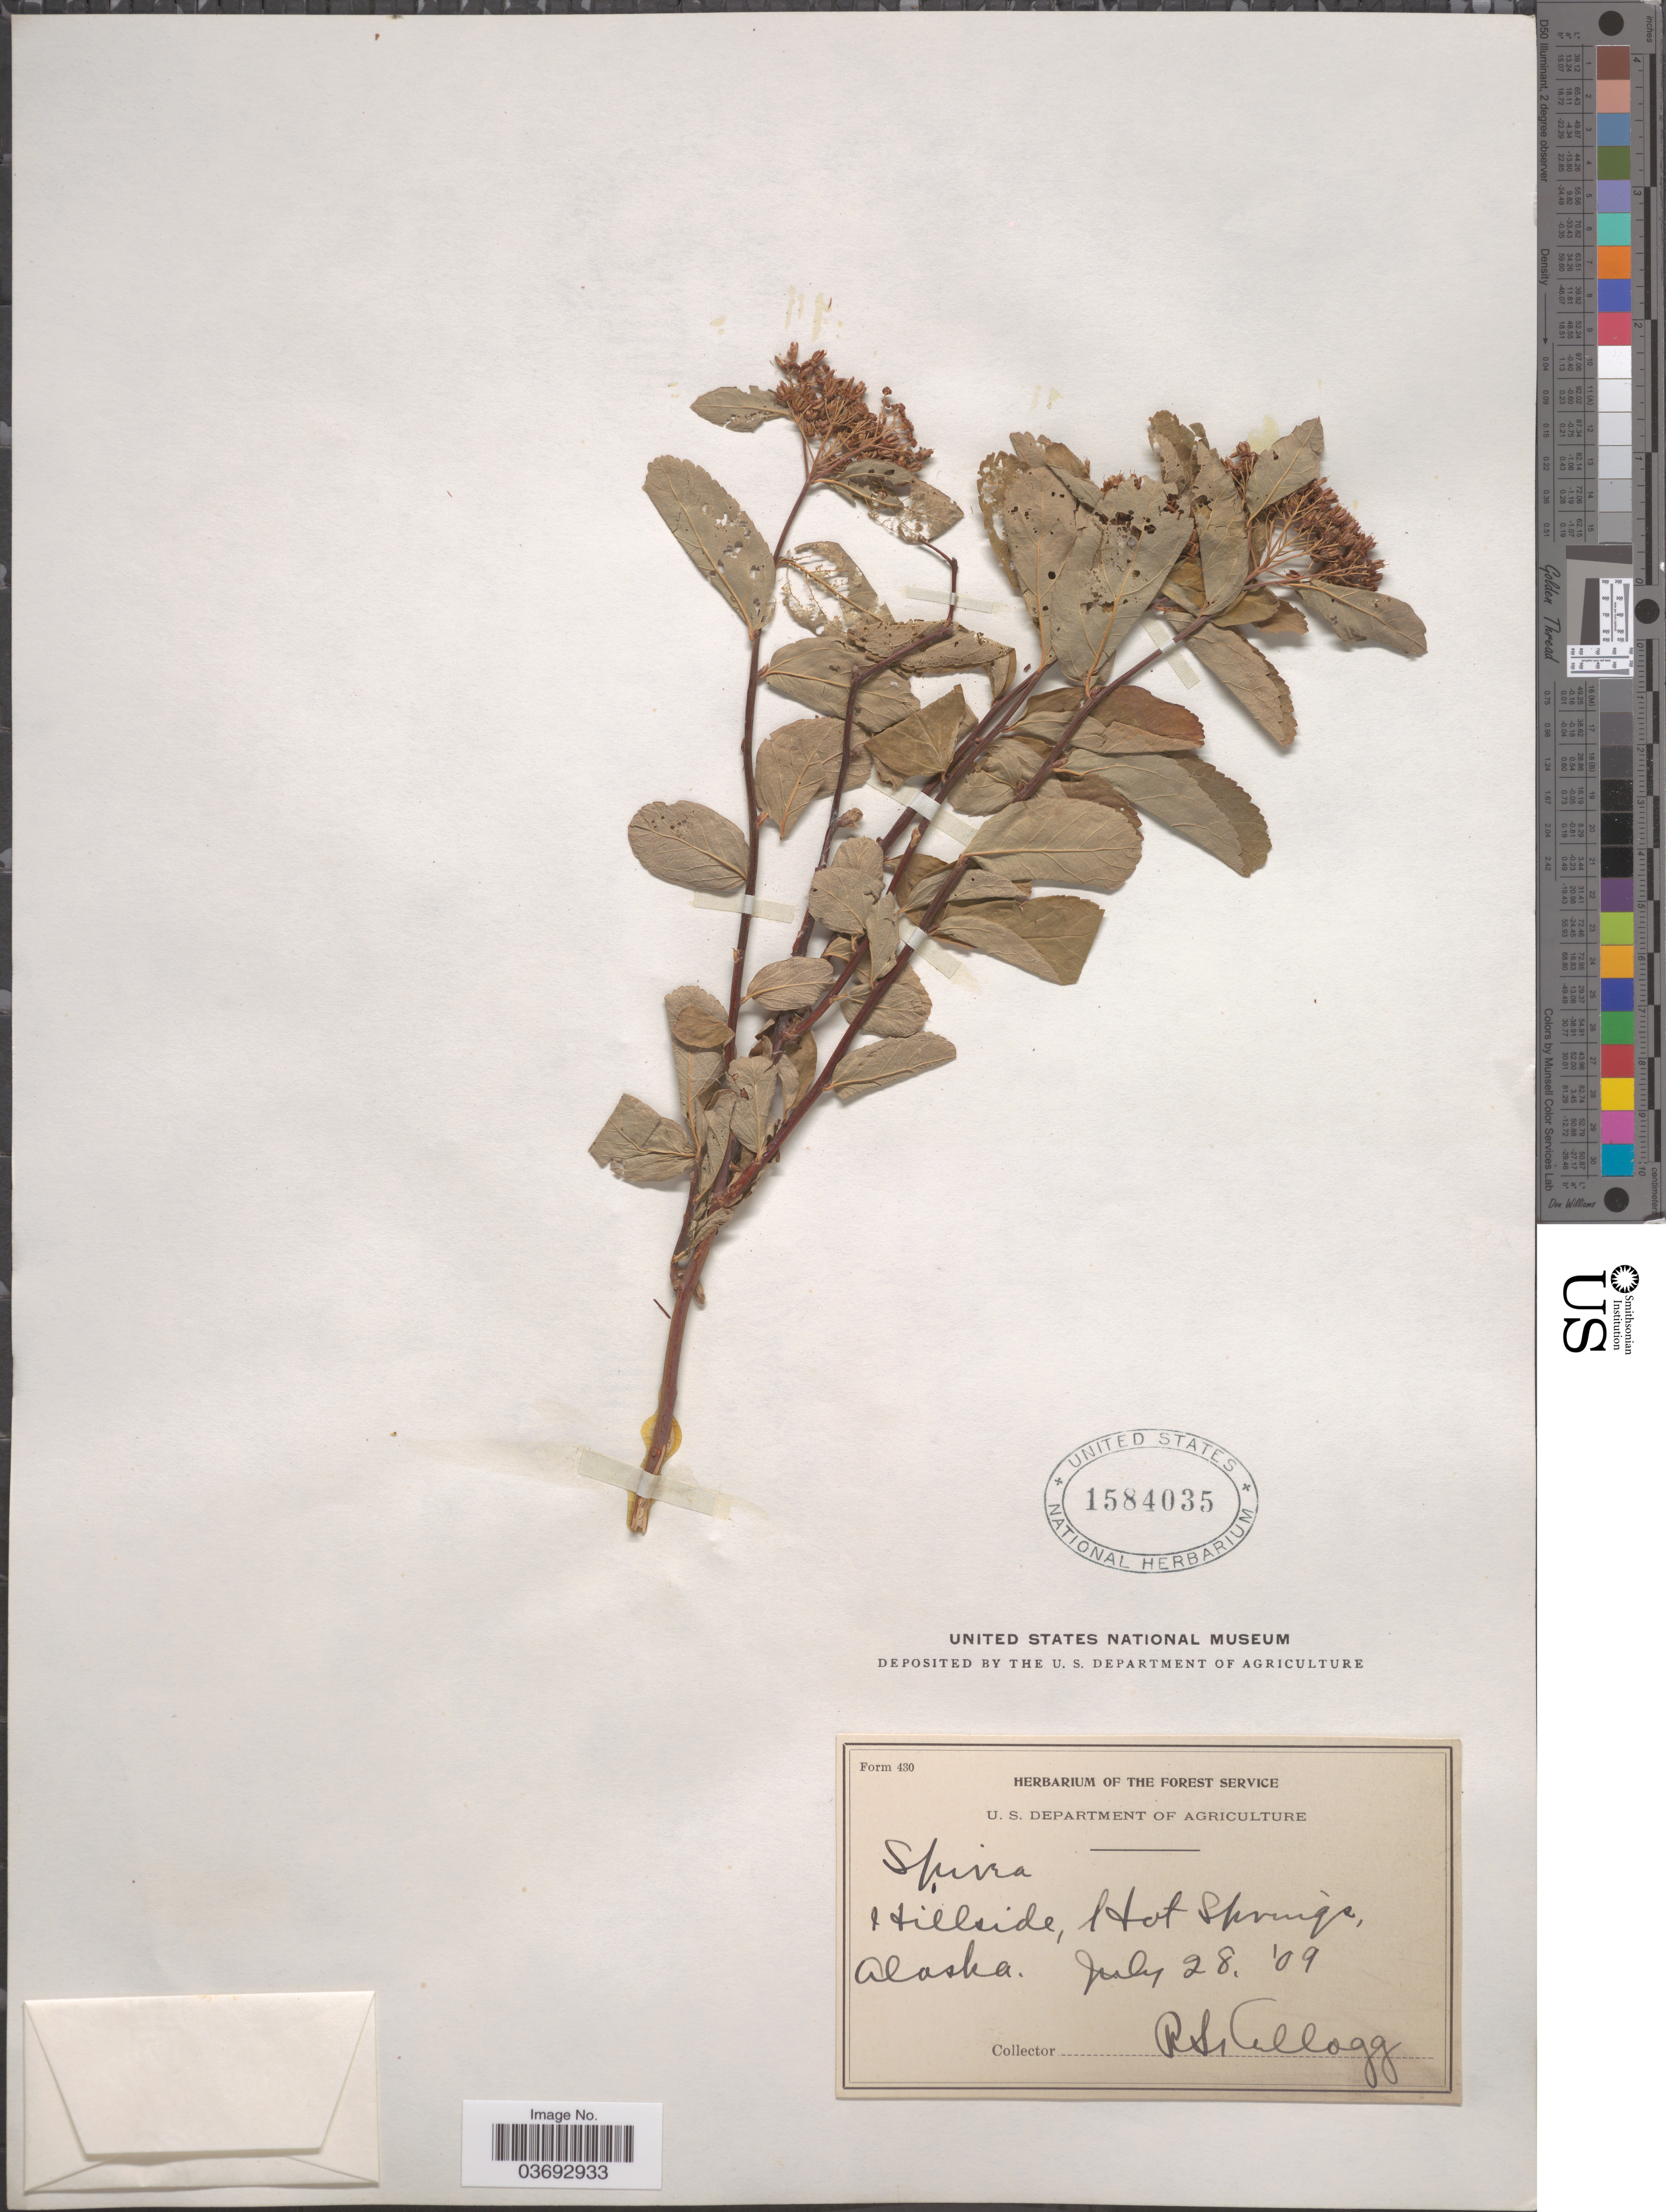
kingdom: Plantae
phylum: Tracheophyta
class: Magnoliopsida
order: Rosales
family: Rosaceae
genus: Spiraea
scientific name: Spiraea stevenii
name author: (C.K. Schneid.) Rydb.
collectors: R. Kellogg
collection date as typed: Transcribed d/m/y: 28/7/9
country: United States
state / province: Alaska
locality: Hillside.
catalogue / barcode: US 1584035